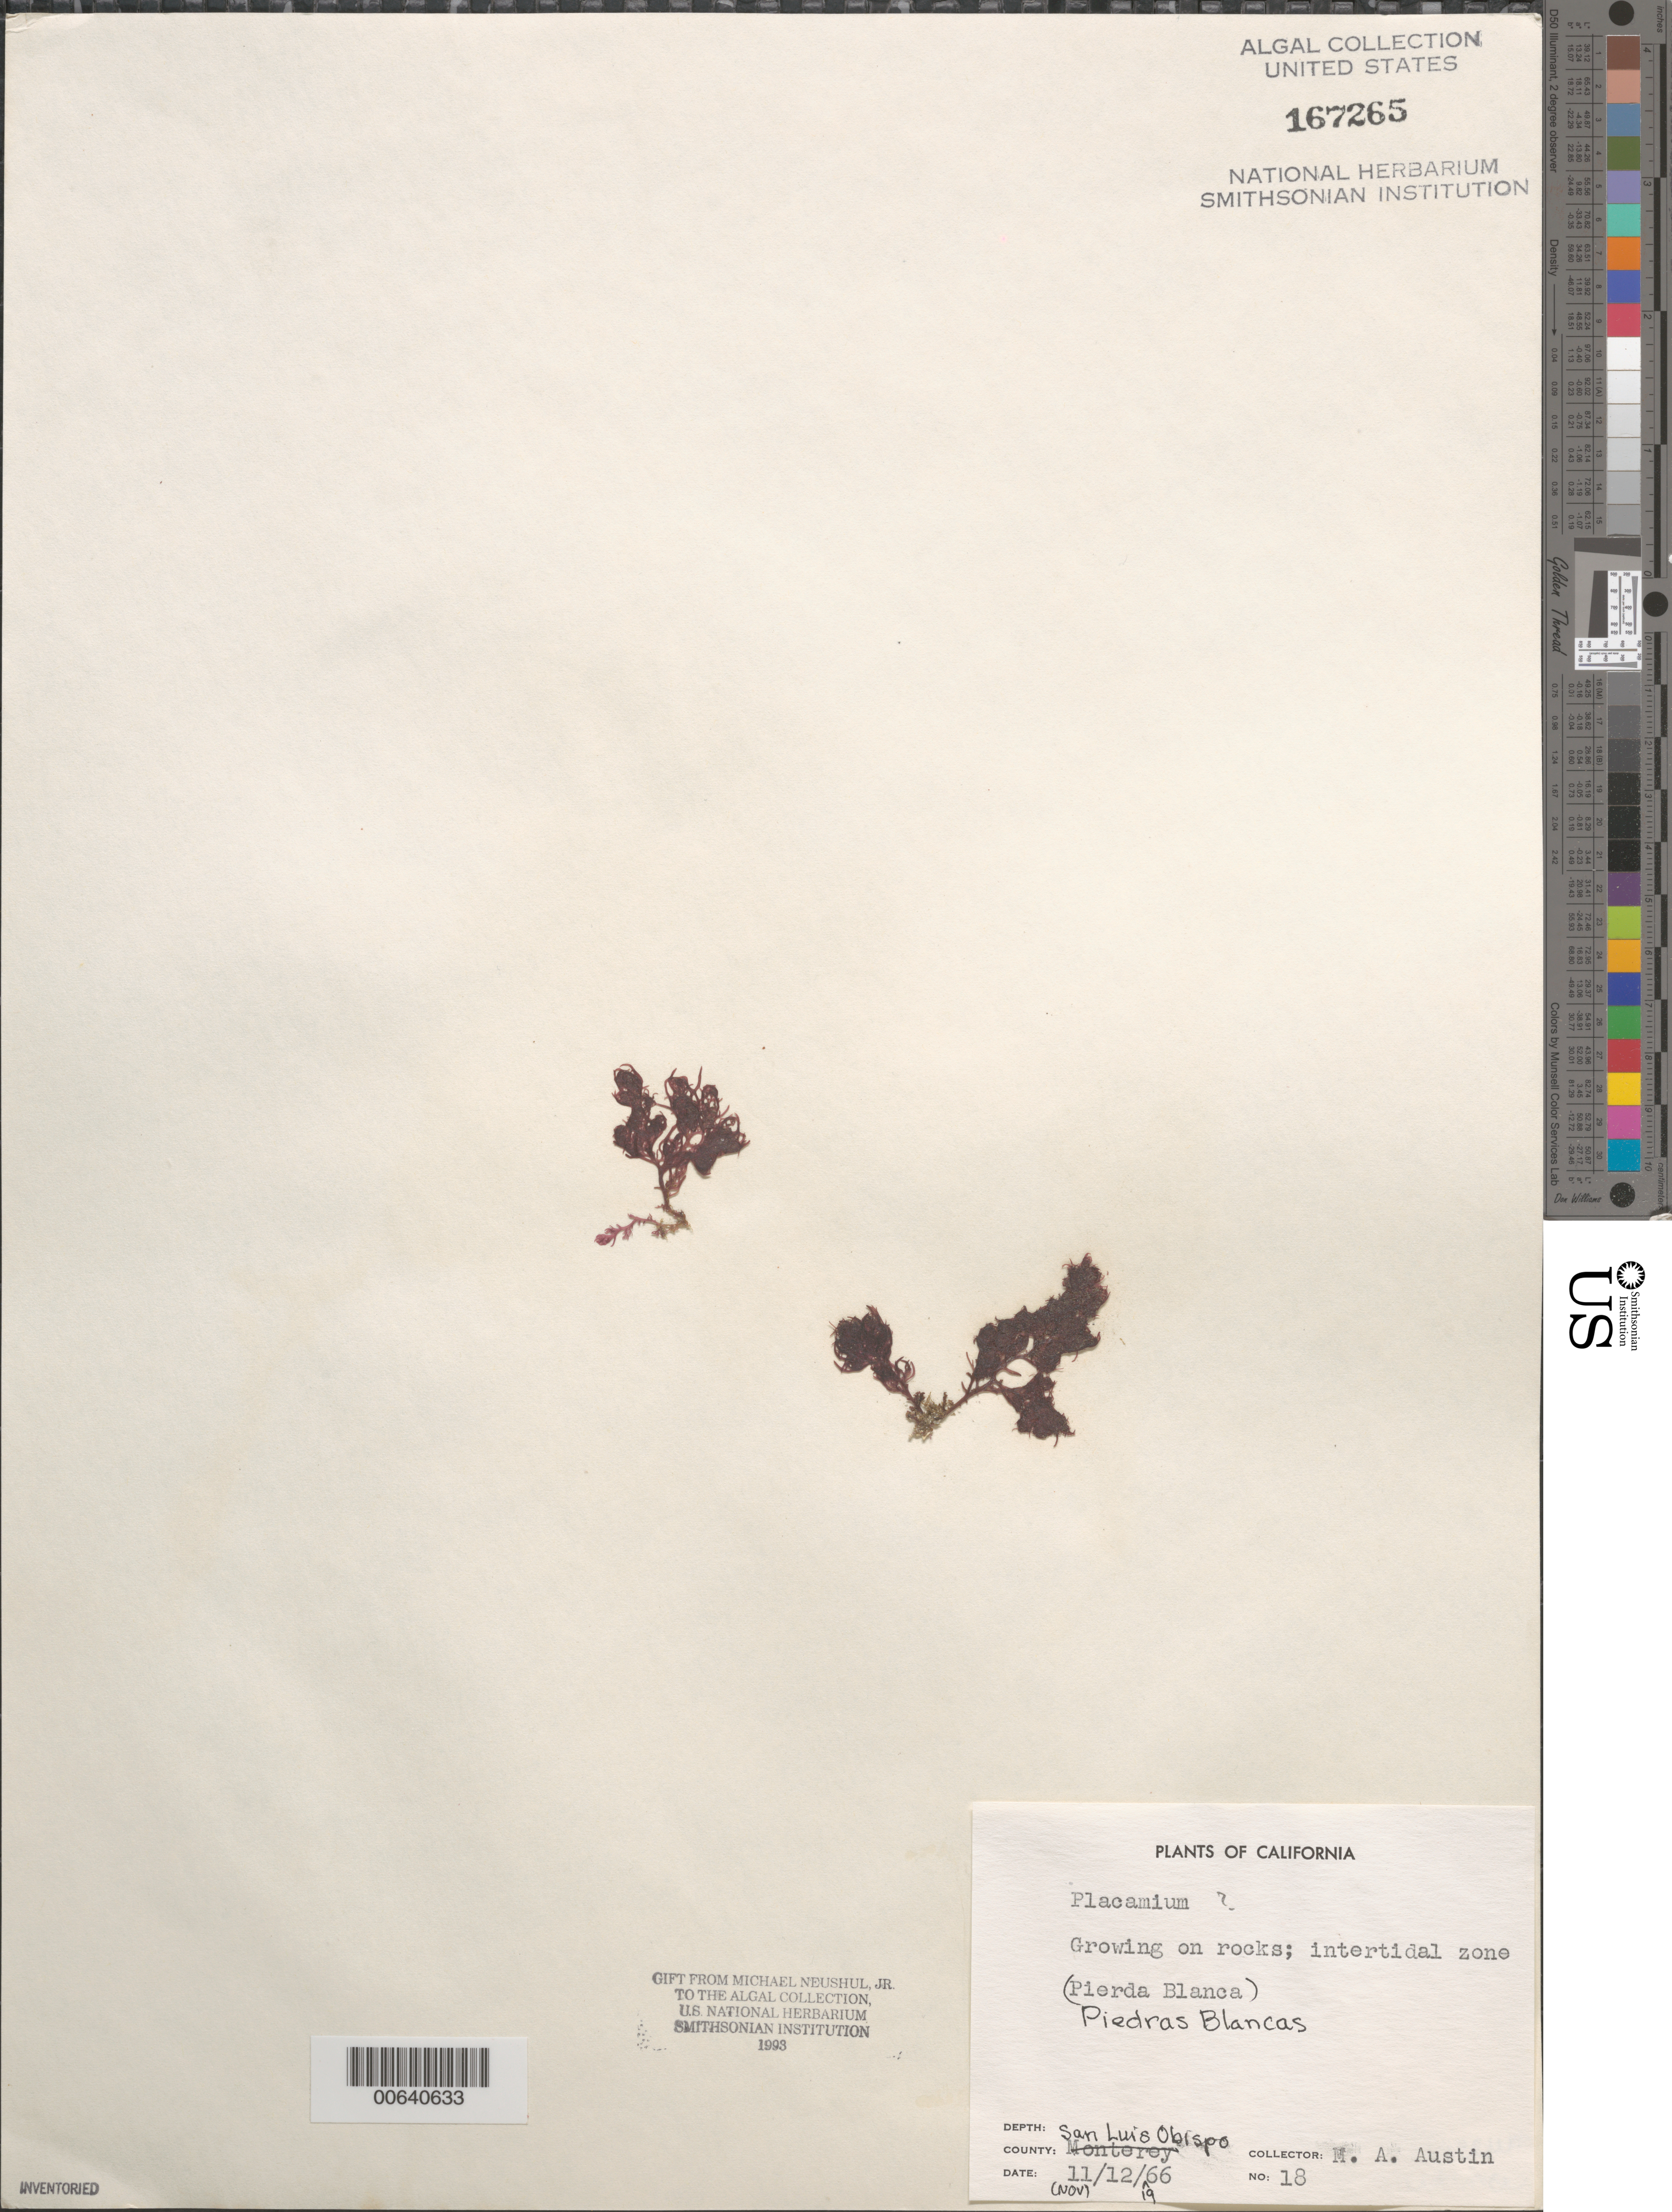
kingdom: Plantae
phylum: Rhodophyta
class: Florideophyceae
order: Plocamiales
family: Plocamiaceae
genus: Plocamium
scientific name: Plocamium sp.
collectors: M. Austin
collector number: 18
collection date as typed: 12 Nov 1966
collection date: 1966-11-12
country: United States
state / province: California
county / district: San Luis Obispo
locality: Piedras Blancas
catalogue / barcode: US 167265